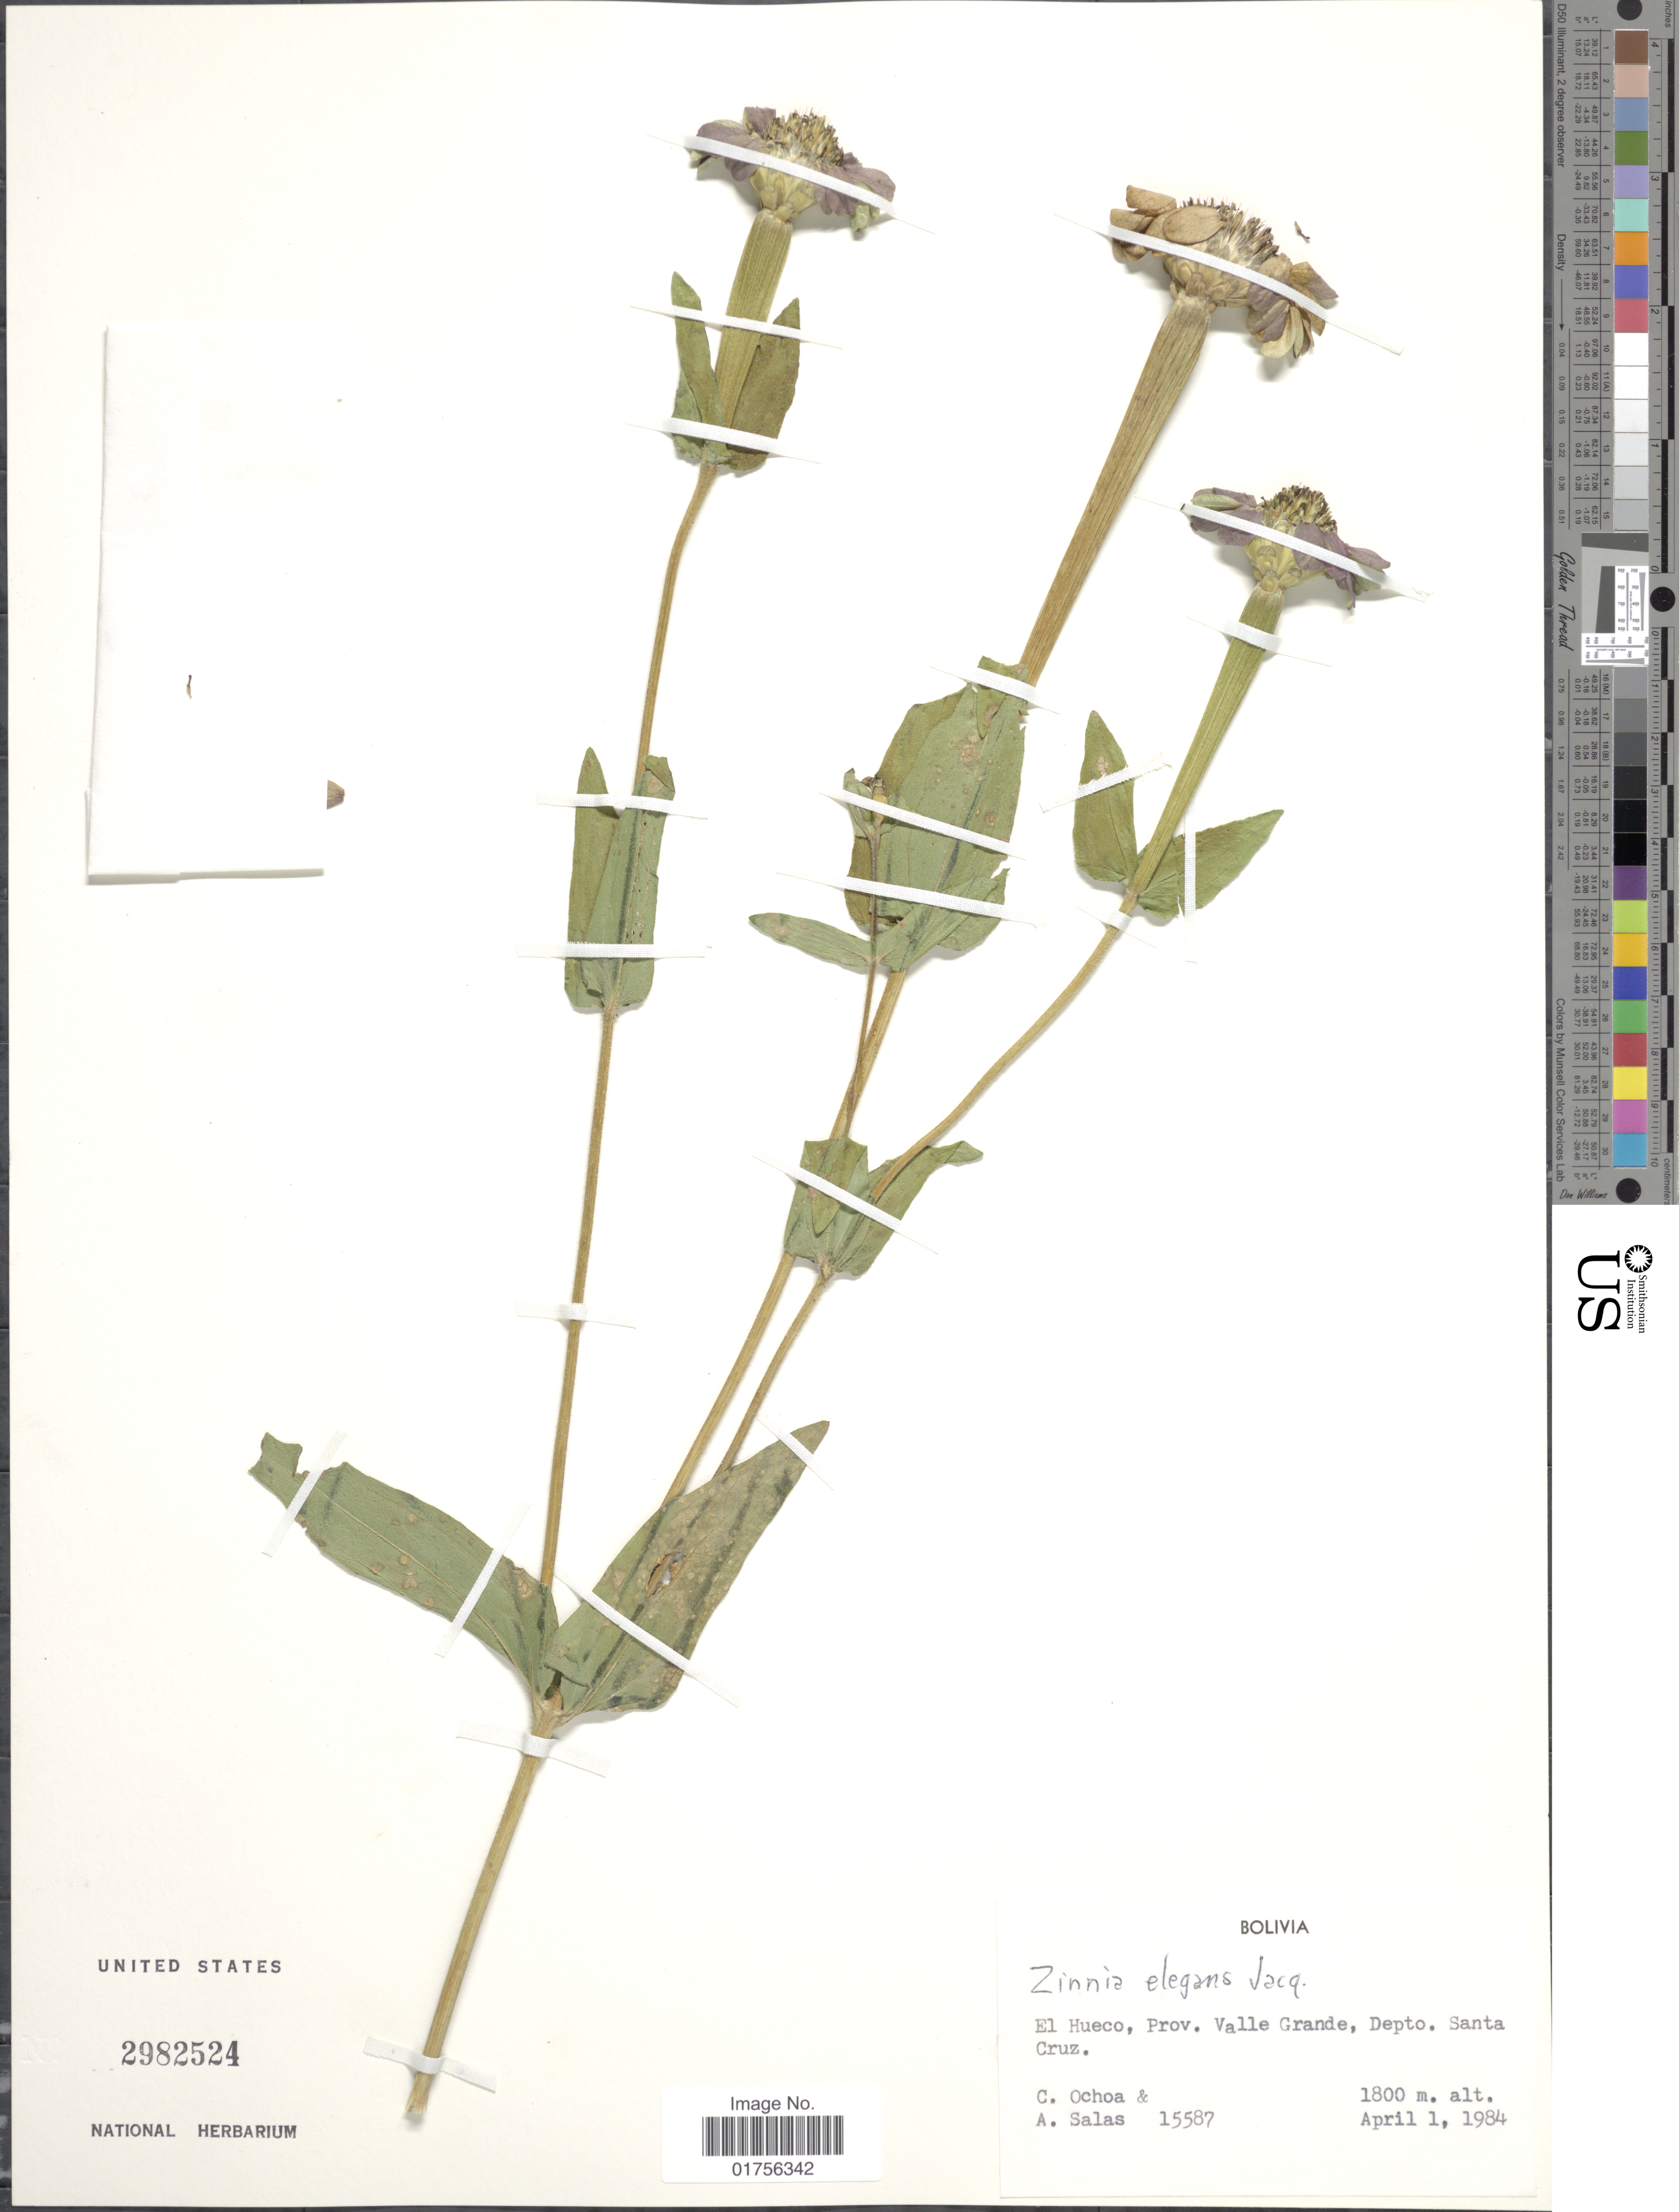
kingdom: Plantae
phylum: Tracheophyta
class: Magnoliopsida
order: Asterales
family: Asteraceae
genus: Zinnia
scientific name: Zinnia elegans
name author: Jacq.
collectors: C. Ochoa & A. Salas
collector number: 15587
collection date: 1984-04-01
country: Bolivia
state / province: Santa Cruz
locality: El Hueco, Prov. Valle Grande, Depto. Santa Cruz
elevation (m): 1800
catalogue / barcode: US 2982524